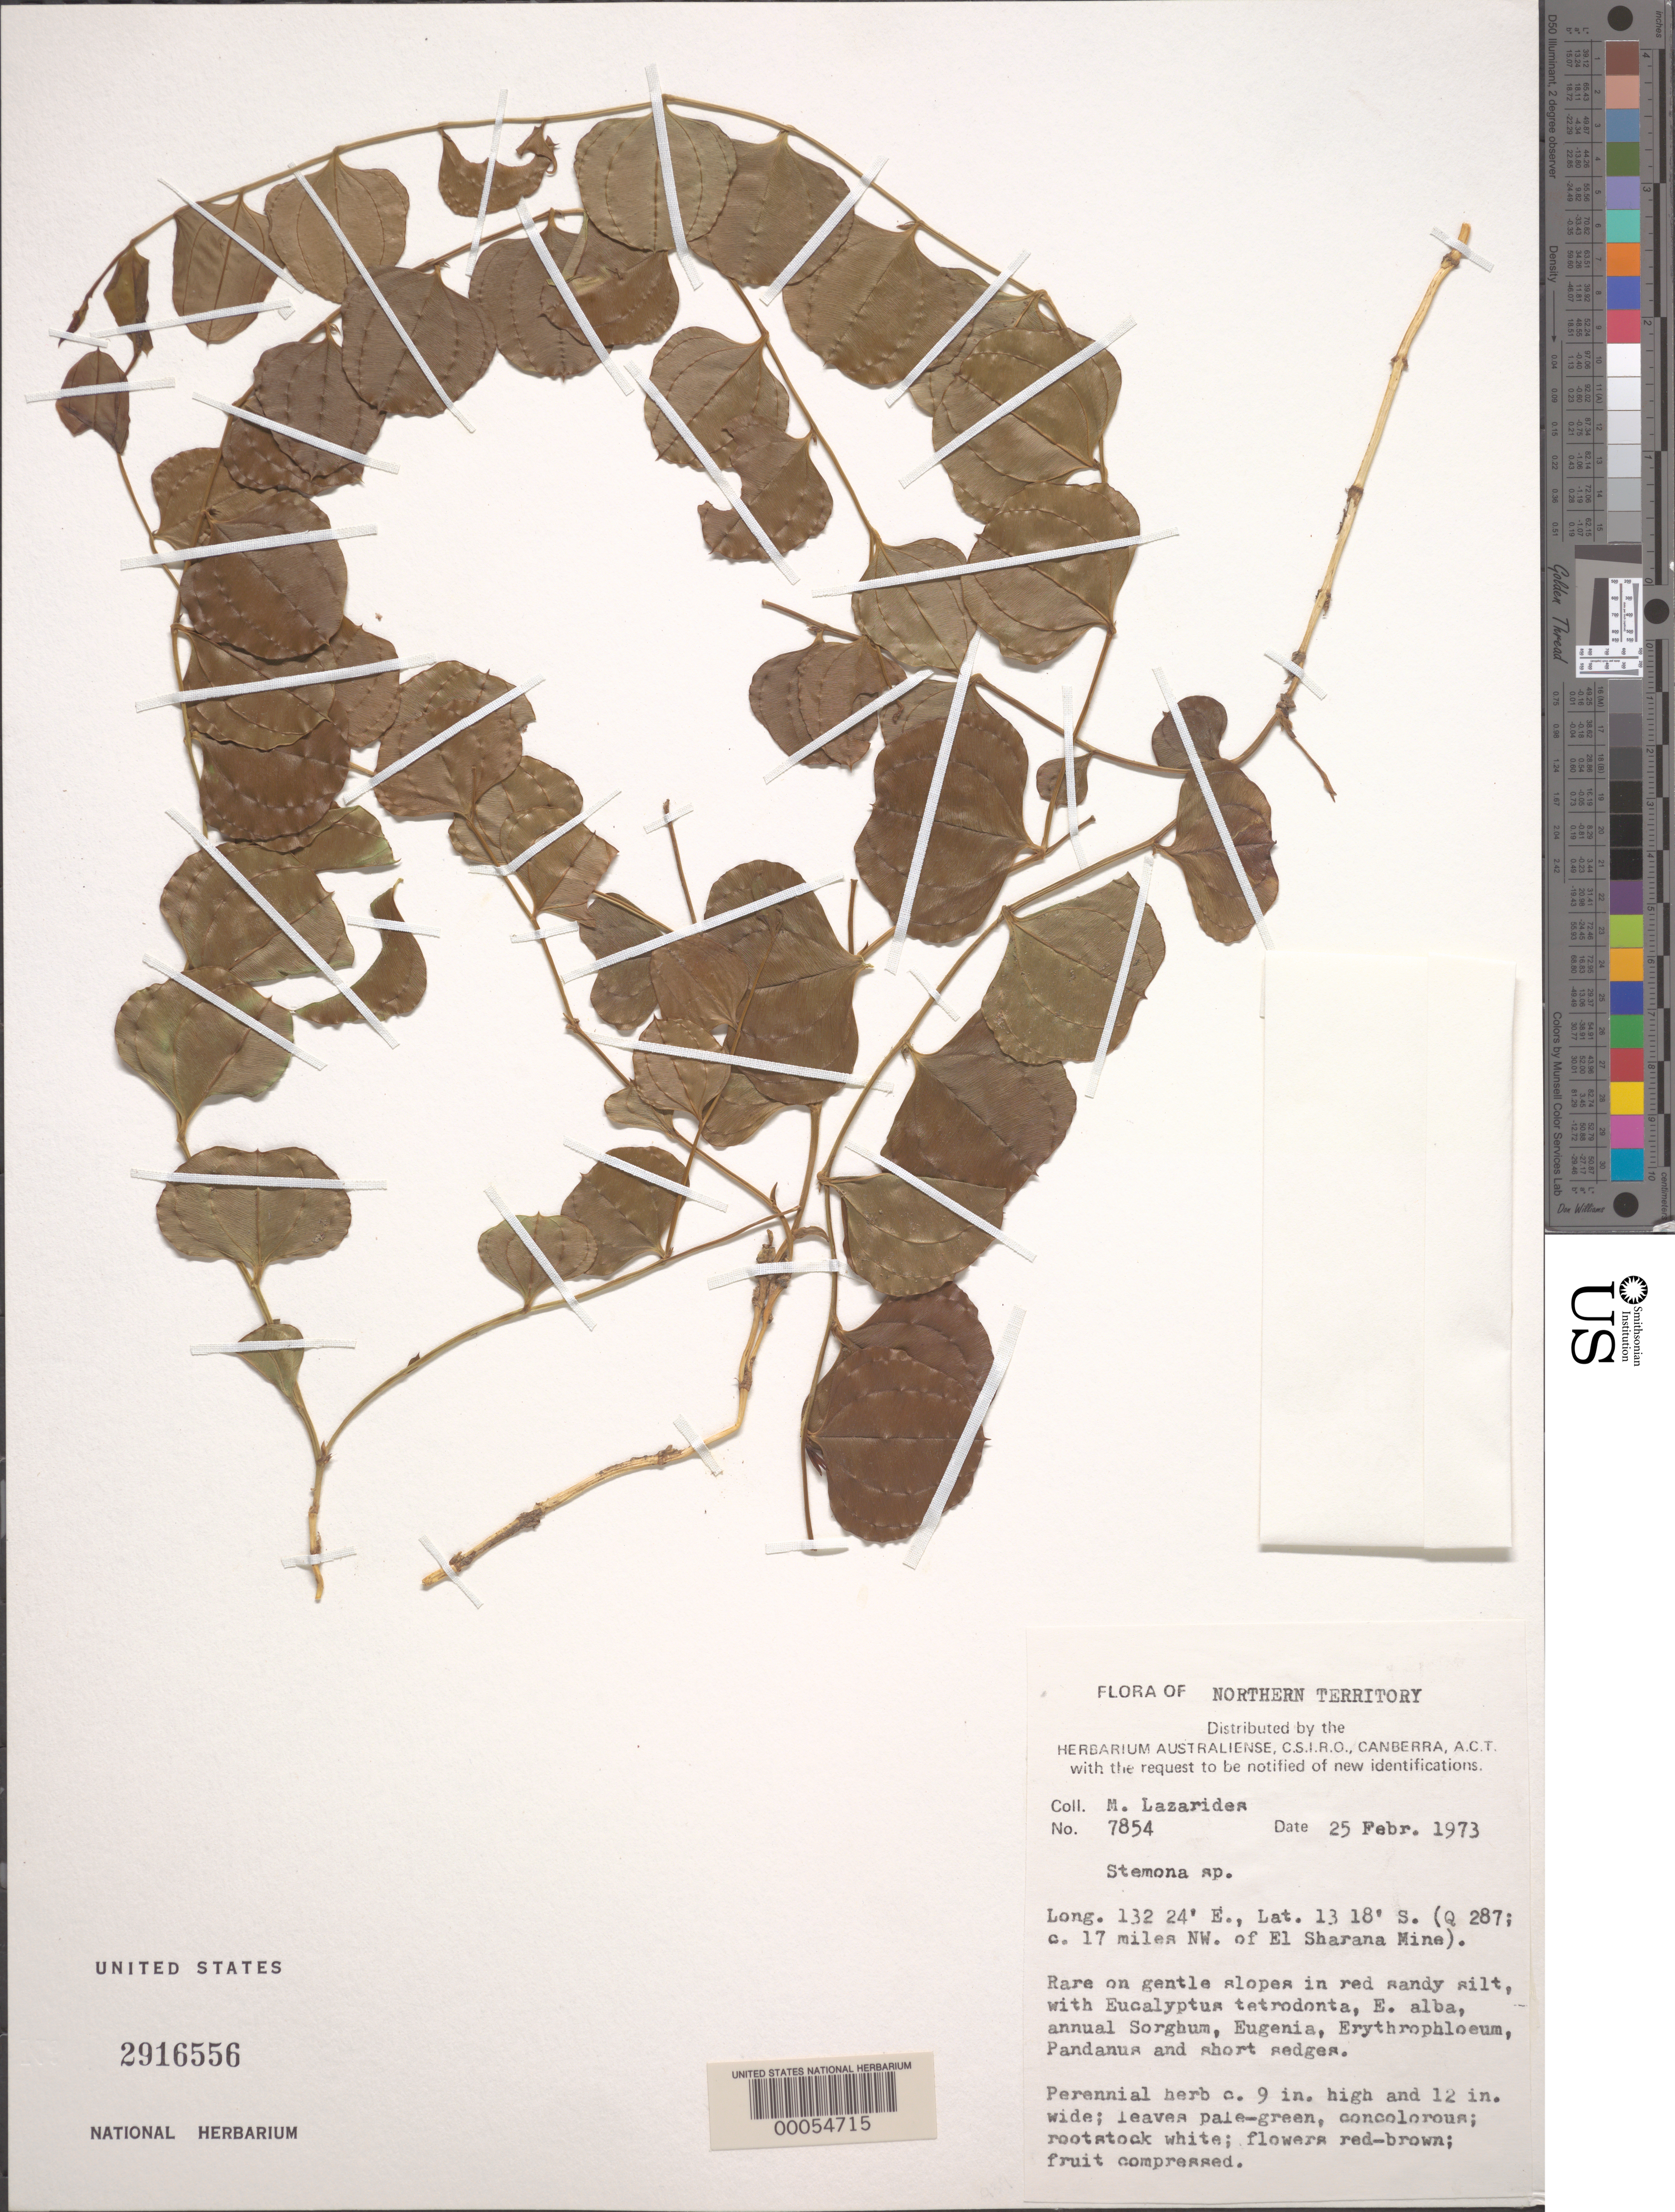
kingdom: Plantae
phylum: Tracheophyta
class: Liliopsida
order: Pandanales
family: Stemonaceae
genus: Stemona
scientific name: Stemona tuberosa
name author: Lour.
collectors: M. Lazarides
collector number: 7854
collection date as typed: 25 Feb 1973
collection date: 1973-02-25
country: Australia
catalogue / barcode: US 2916556